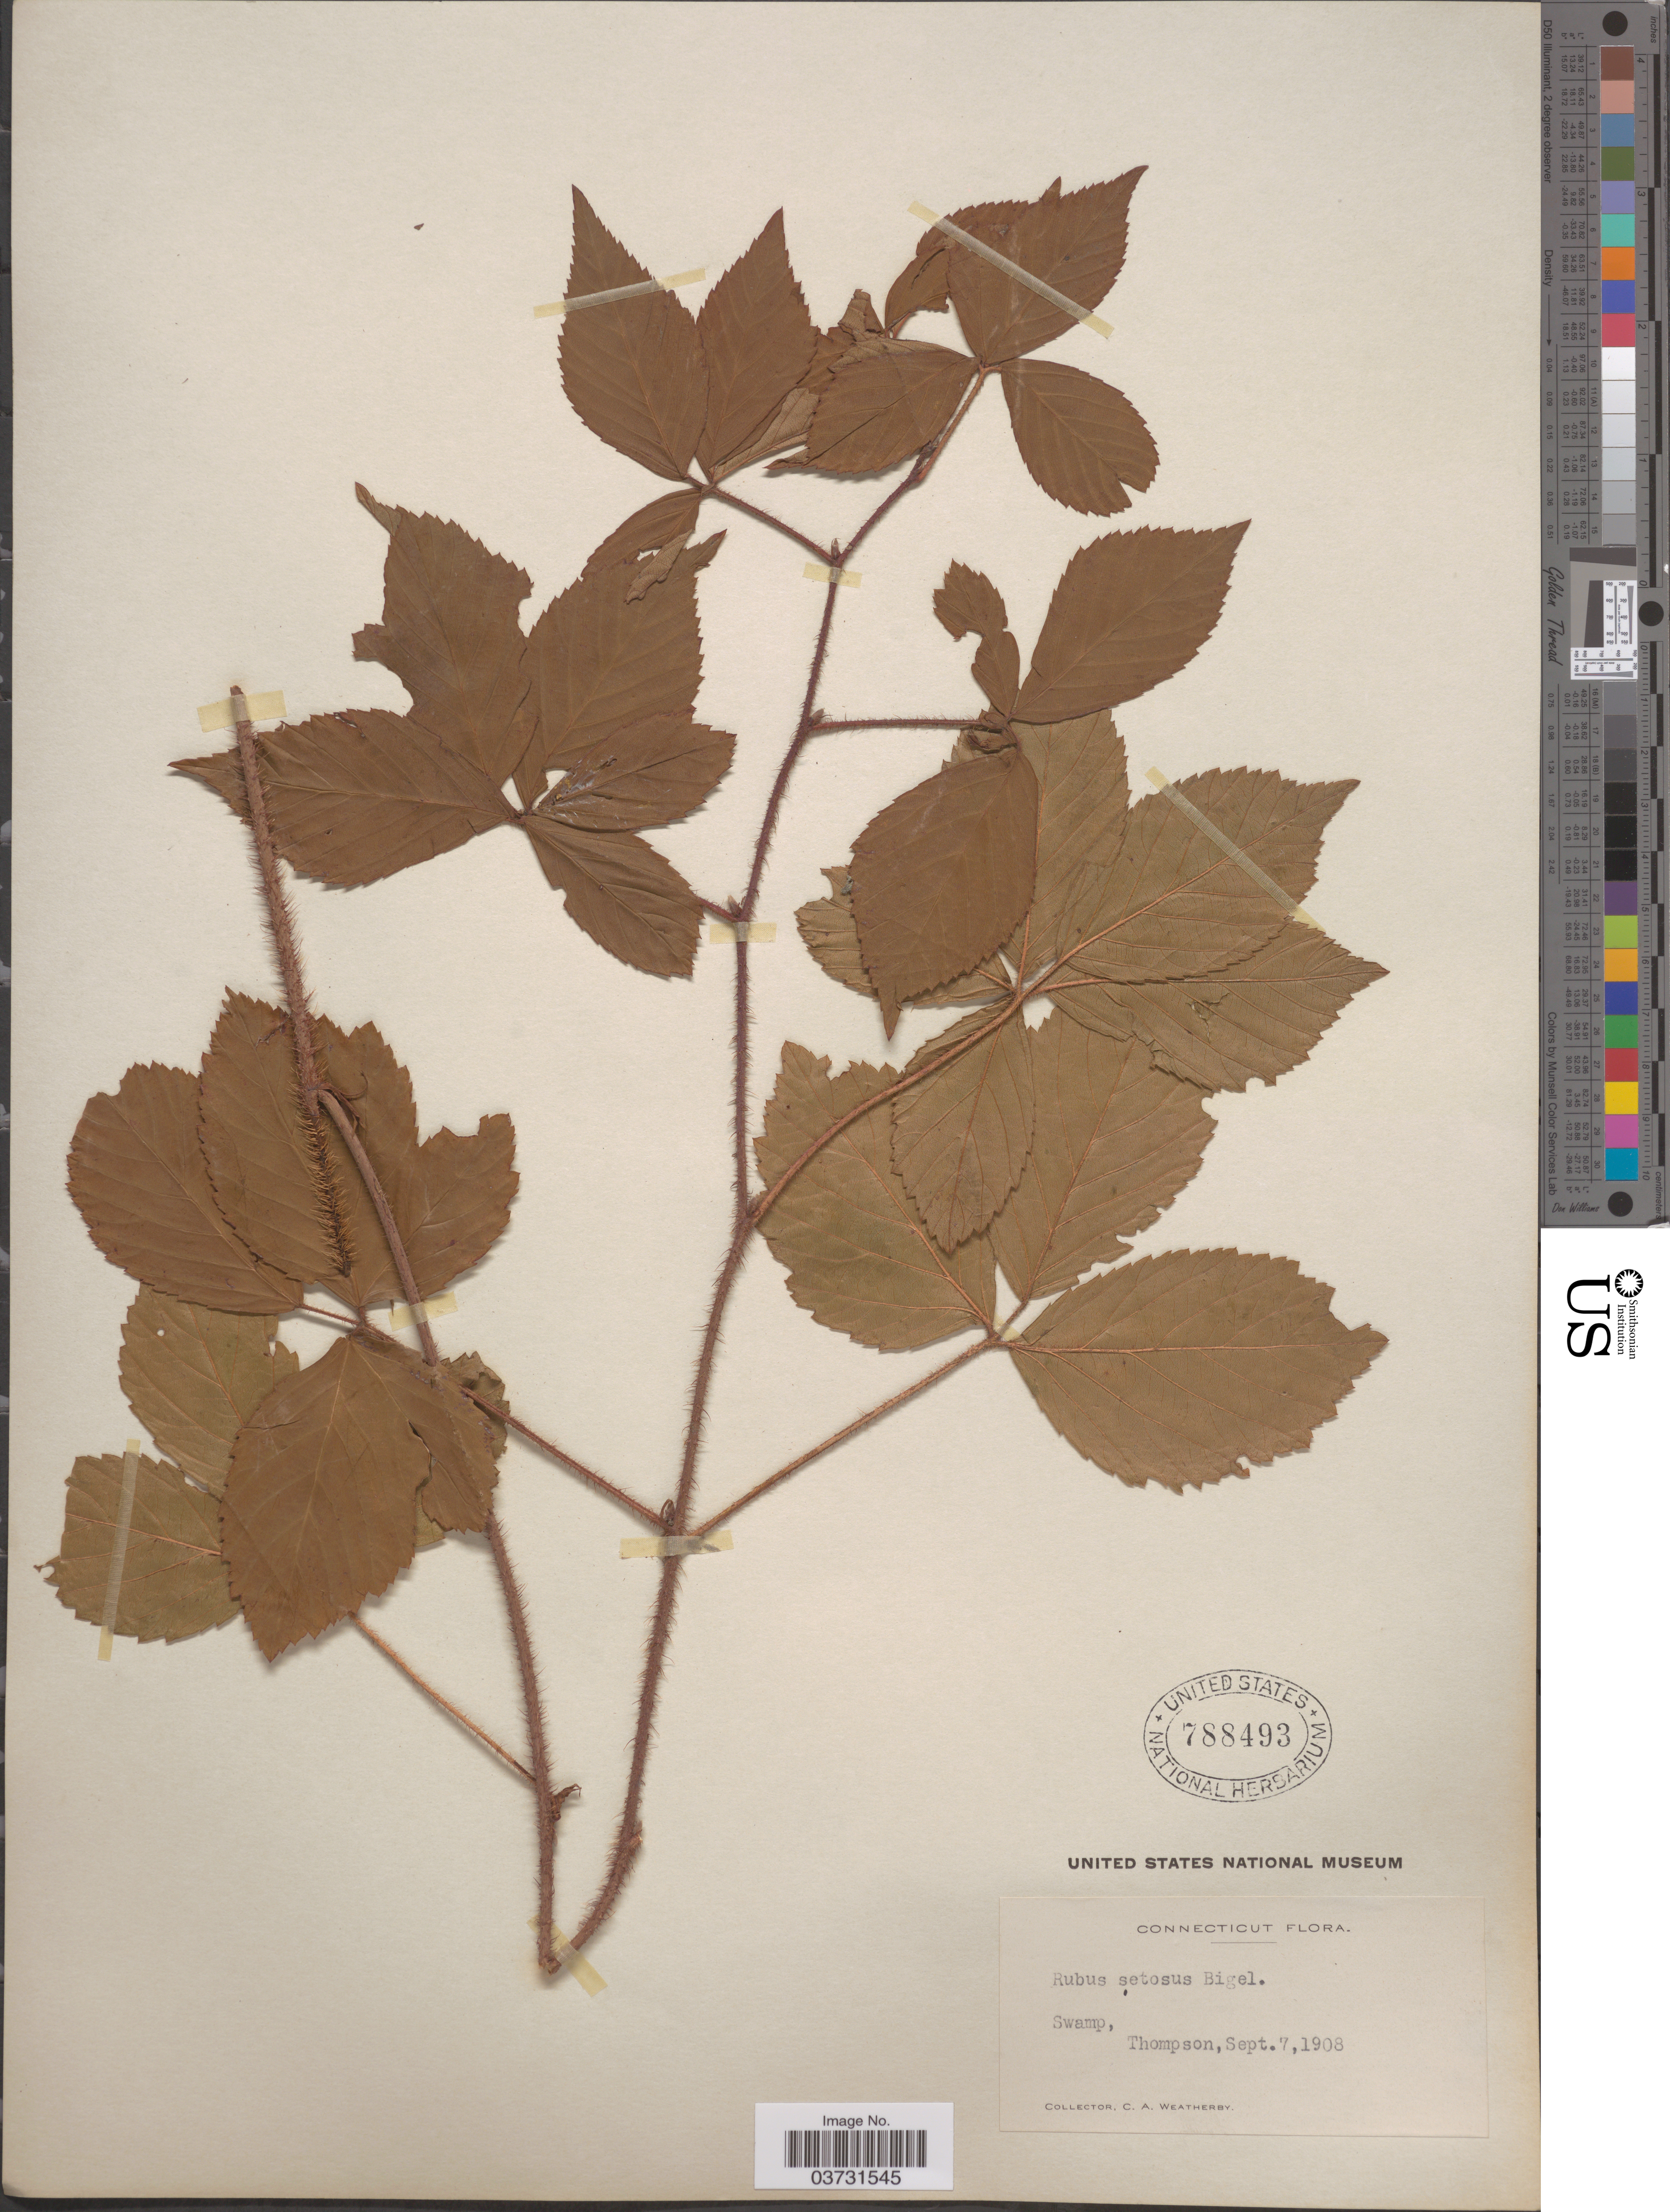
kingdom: Plantae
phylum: Tracheophyta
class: Magnoliopsida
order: Rosales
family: Rosaceae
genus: Rubus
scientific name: Rubus nigricans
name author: Rydb. in Britton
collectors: C. A. Weatherby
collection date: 1908-09-07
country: United States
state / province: Connecticut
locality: Swamp, Thompson.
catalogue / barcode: US 788493